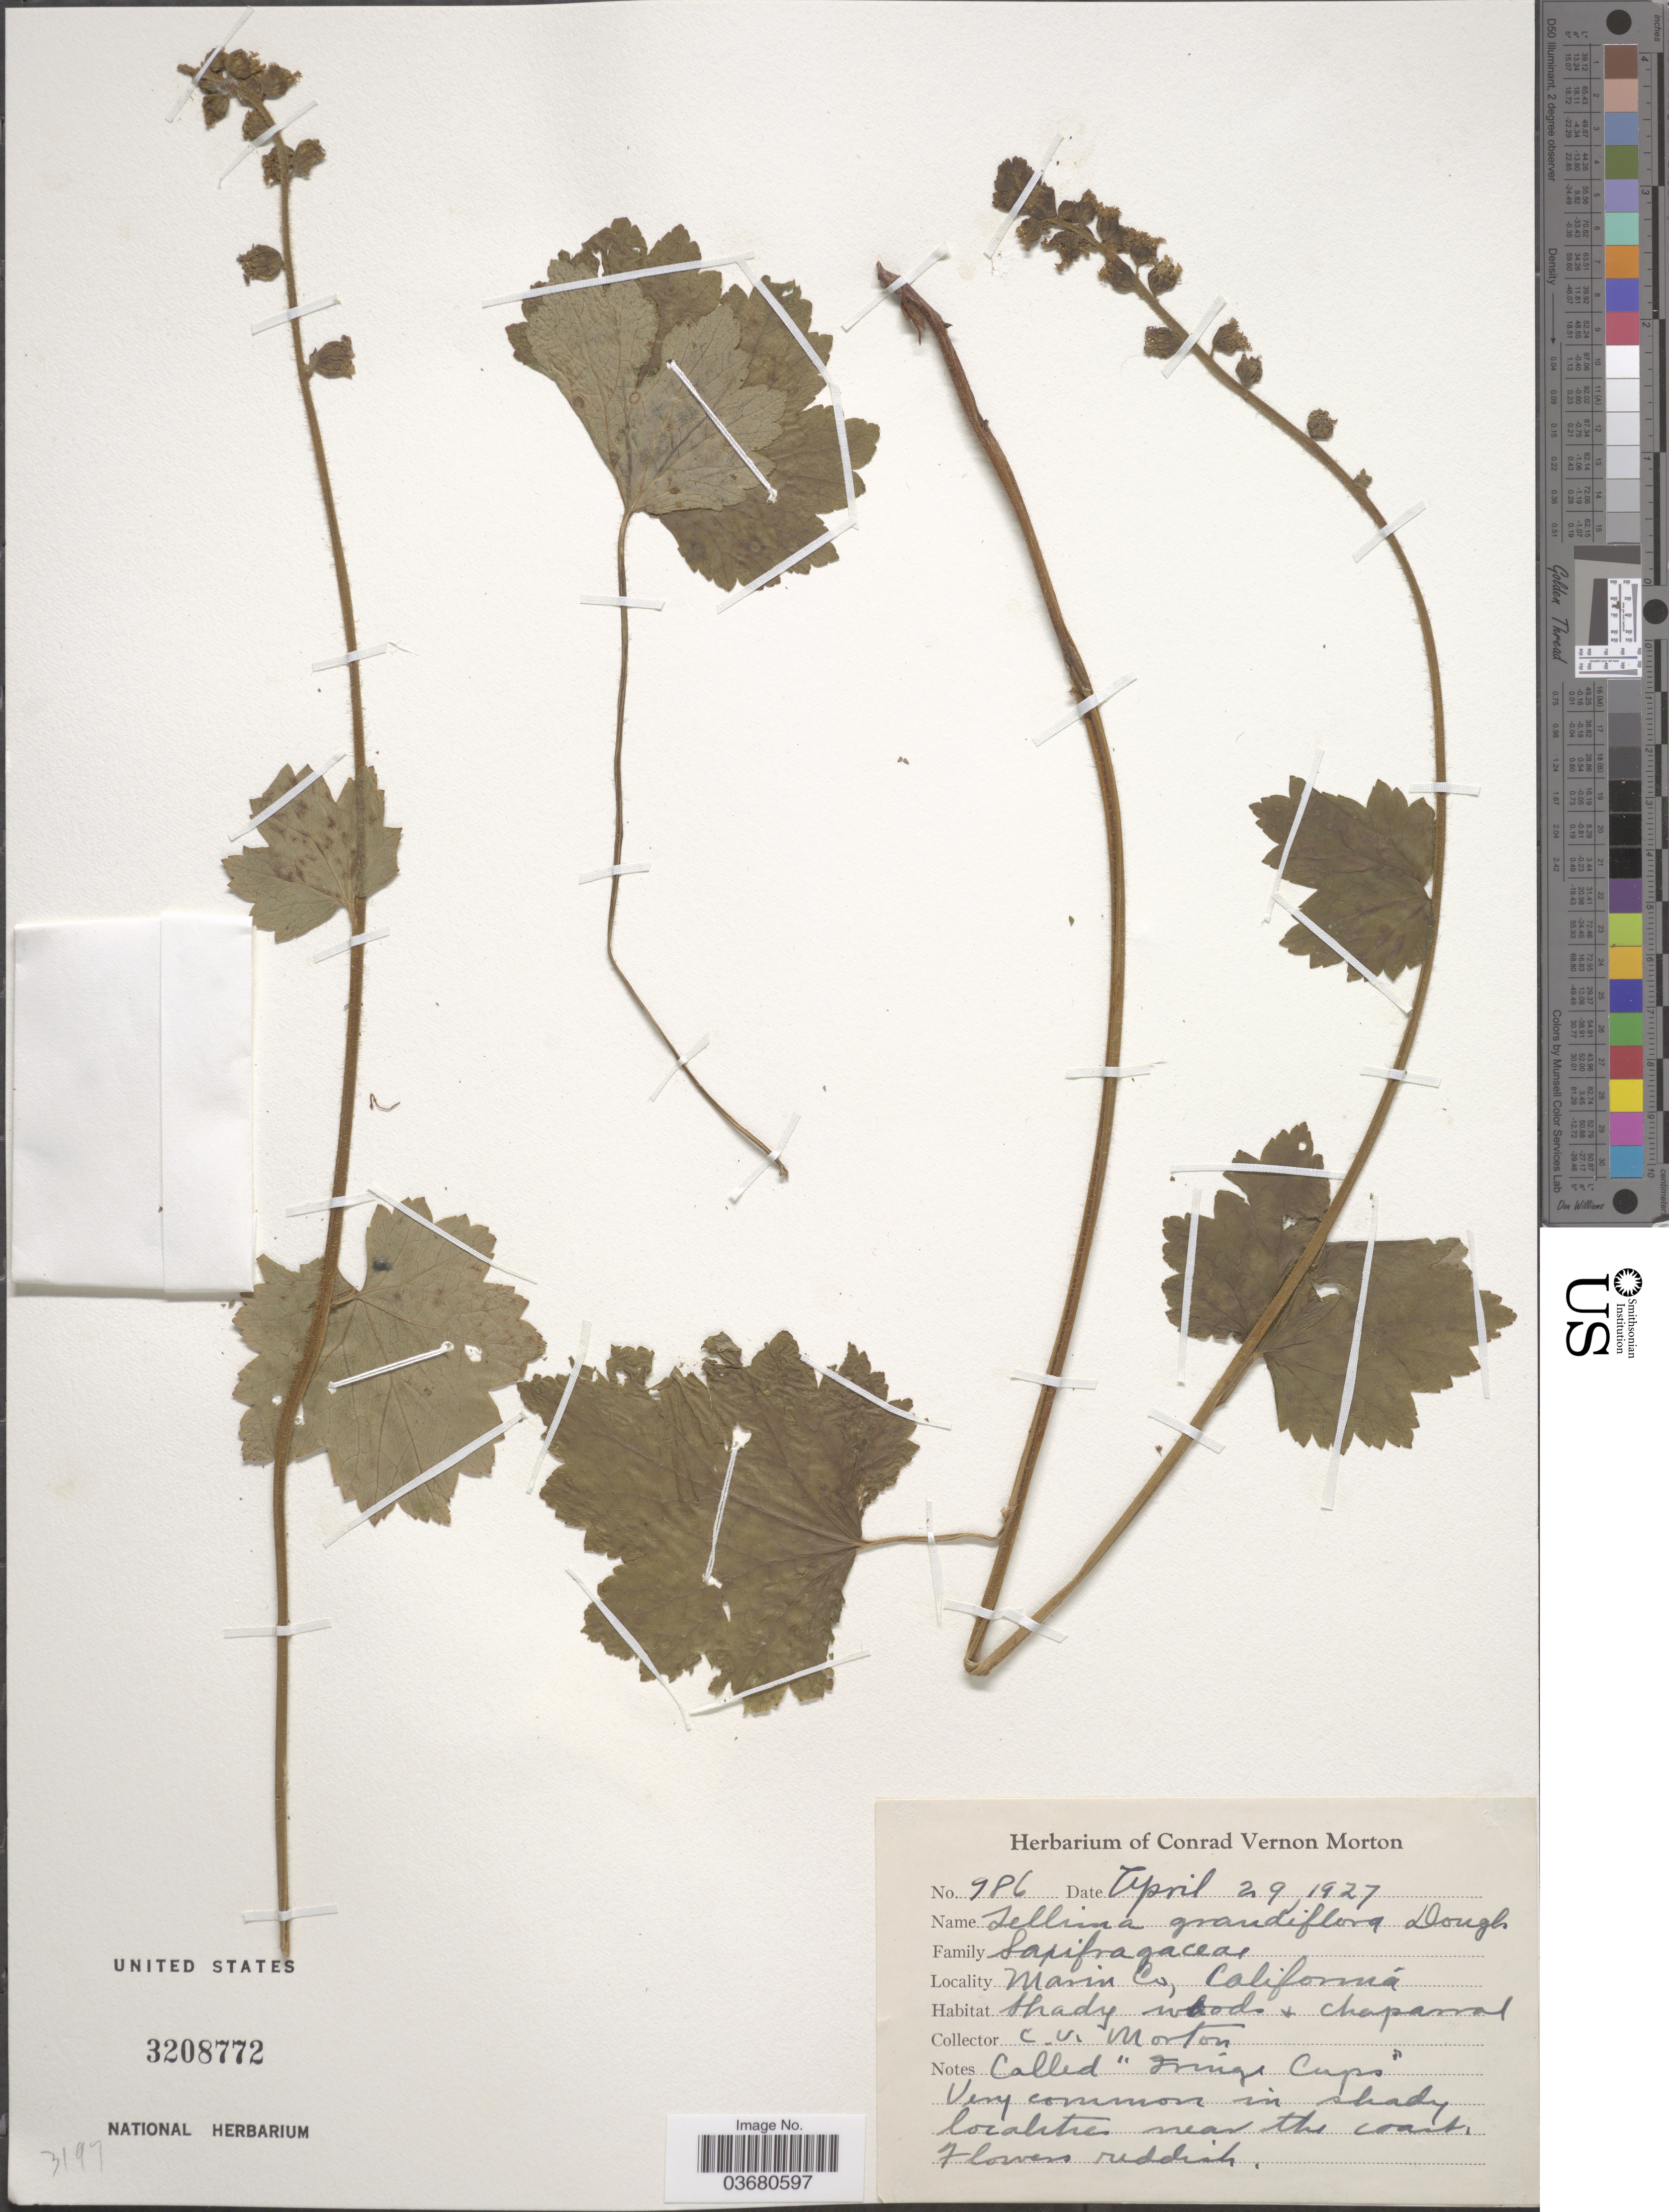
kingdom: Plantae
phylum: Tracheophyta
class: Magnoliopsida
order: Saxifragales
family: Saxifragaceae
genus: Tellima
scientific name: Tellima grandiflora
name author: (Pursh) Douglas ex Lindl.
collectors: C. V. Morton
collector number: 986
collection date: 1927-04-29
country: United States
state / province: California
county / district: Marin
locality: Marin Co.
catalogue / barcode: US 3208772